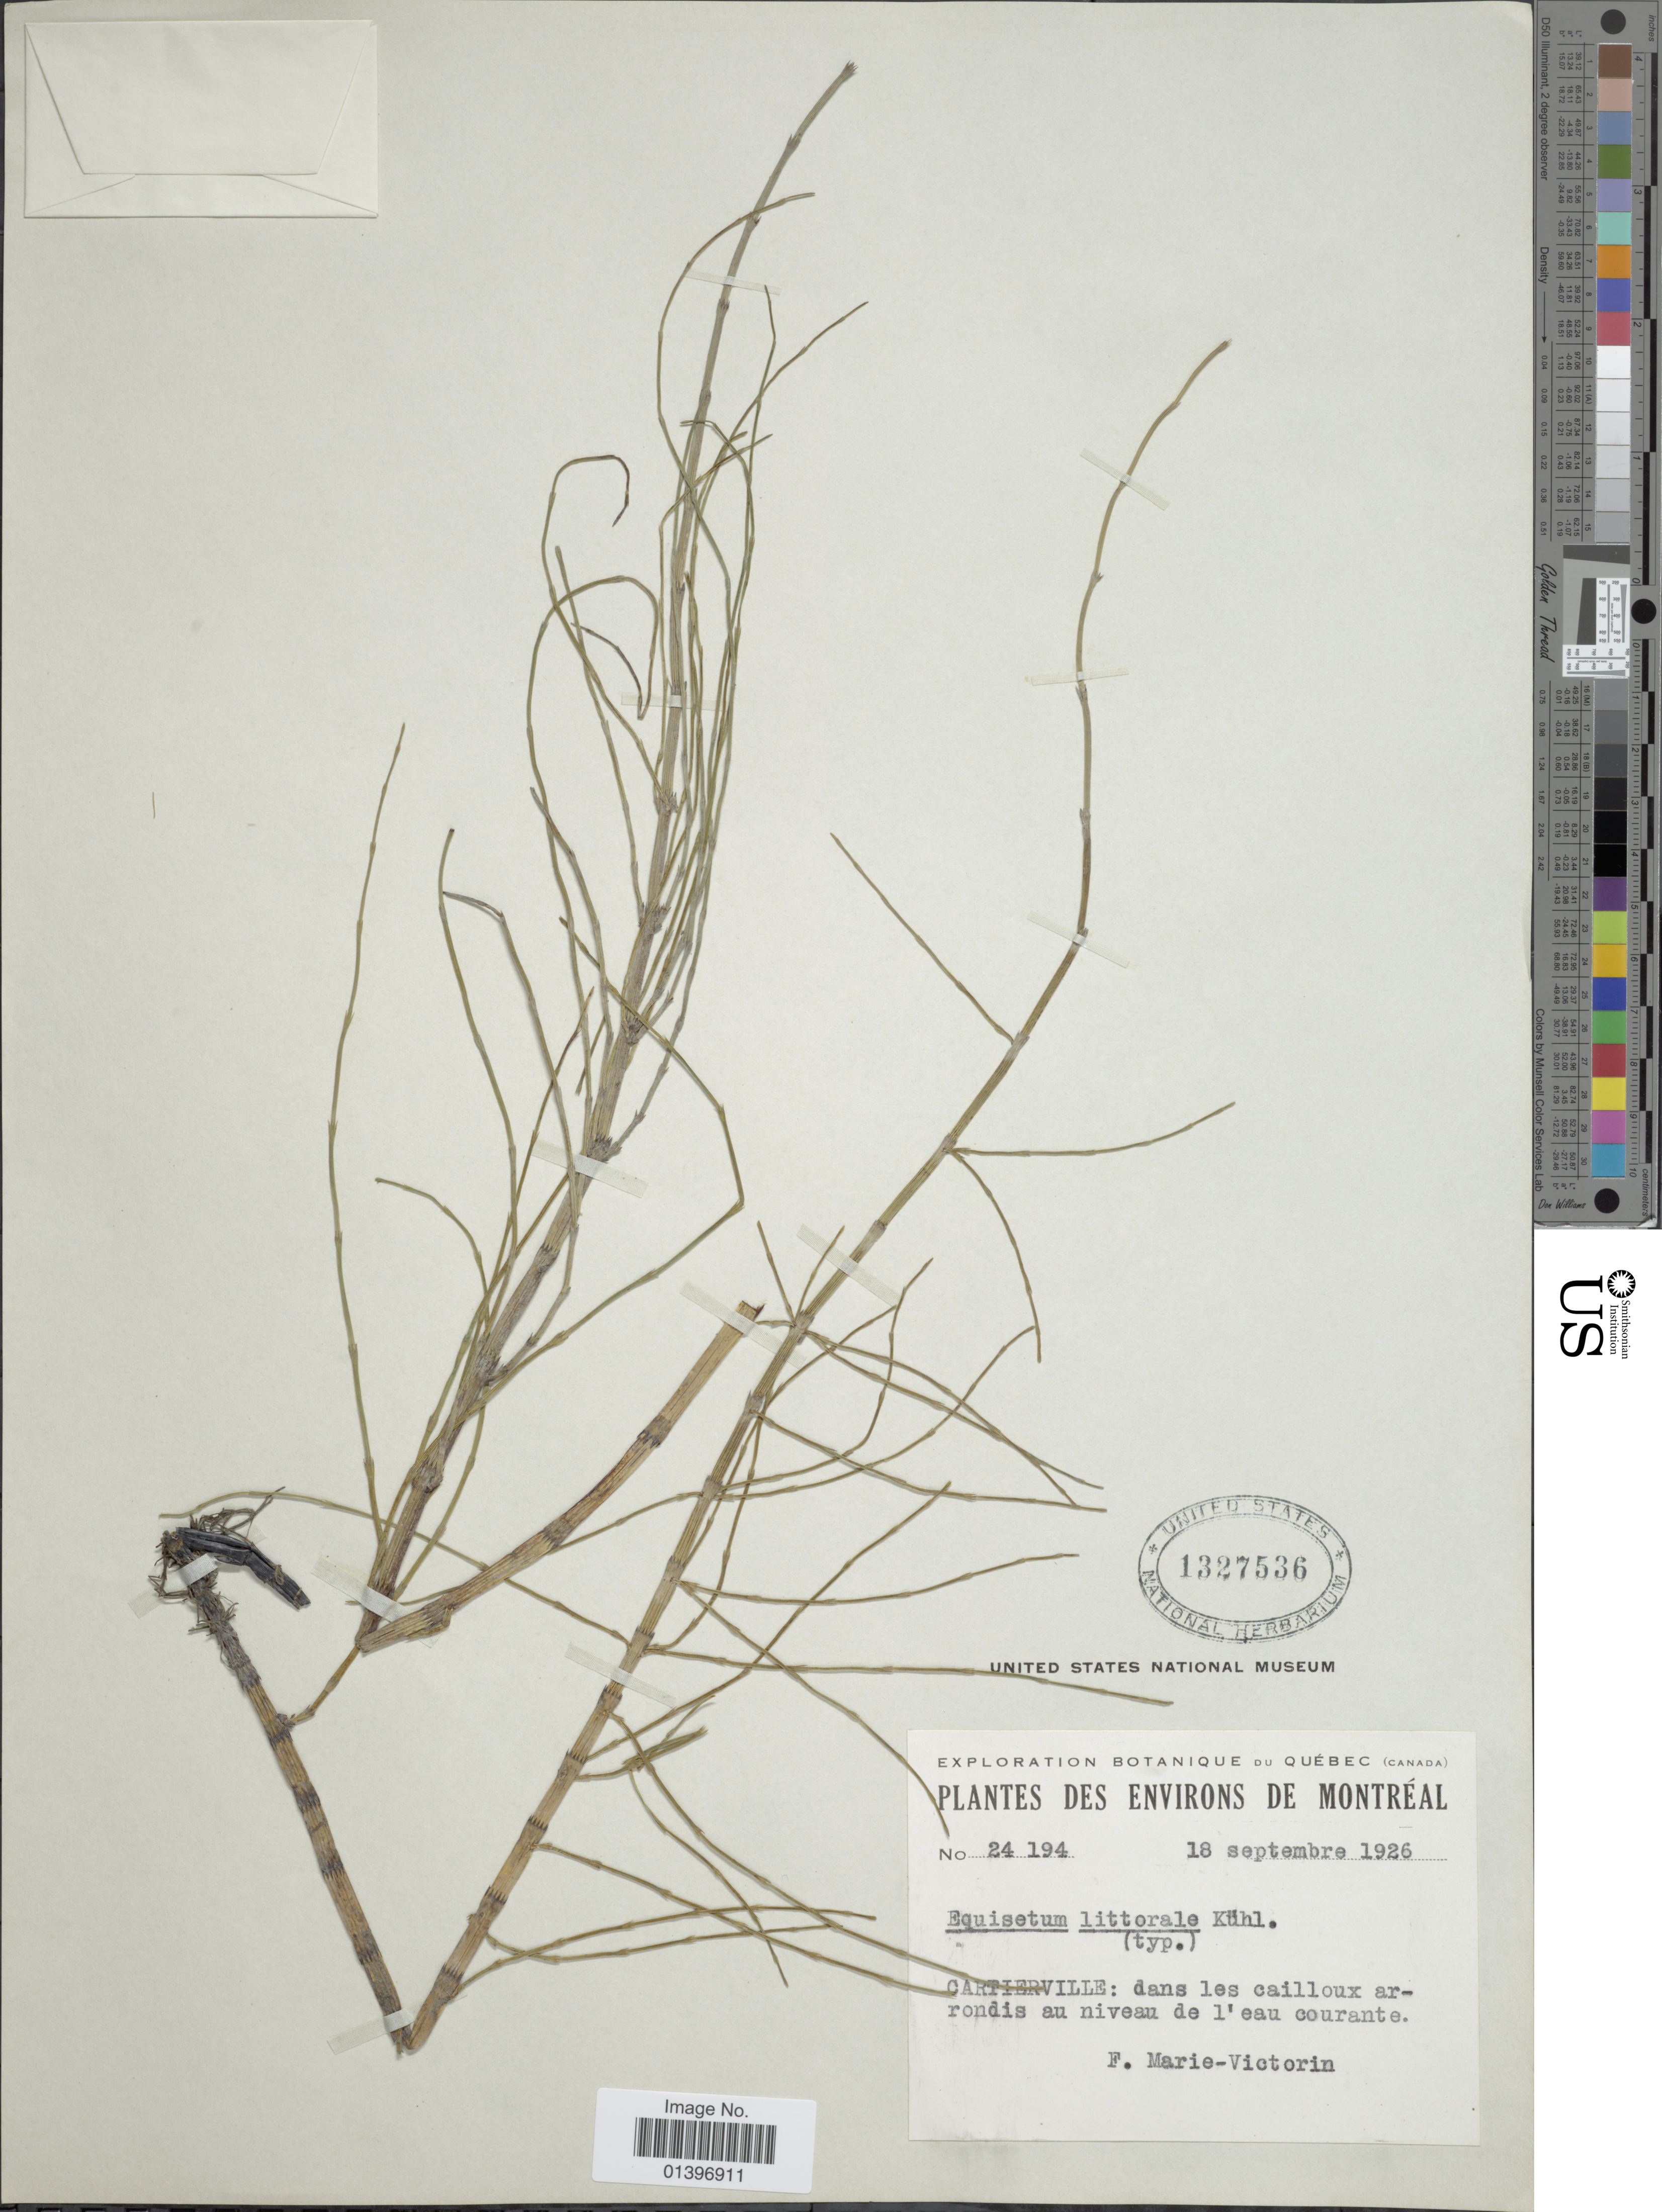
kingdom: Plantae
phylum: Tracheophyta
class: Polypodiopsida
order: Equisetales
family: Equisetaceae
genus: Equisetum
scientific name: Equisetum x litorale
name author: Kuhlw.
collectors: Fr. Marie-Victorin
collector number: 24194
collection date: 1926-09-18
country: Canada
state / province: Quebec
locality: Environs de Montréal Cartierville: dans les cailloux arrondis au niveau de l'eau courante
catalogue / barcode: US 1327536